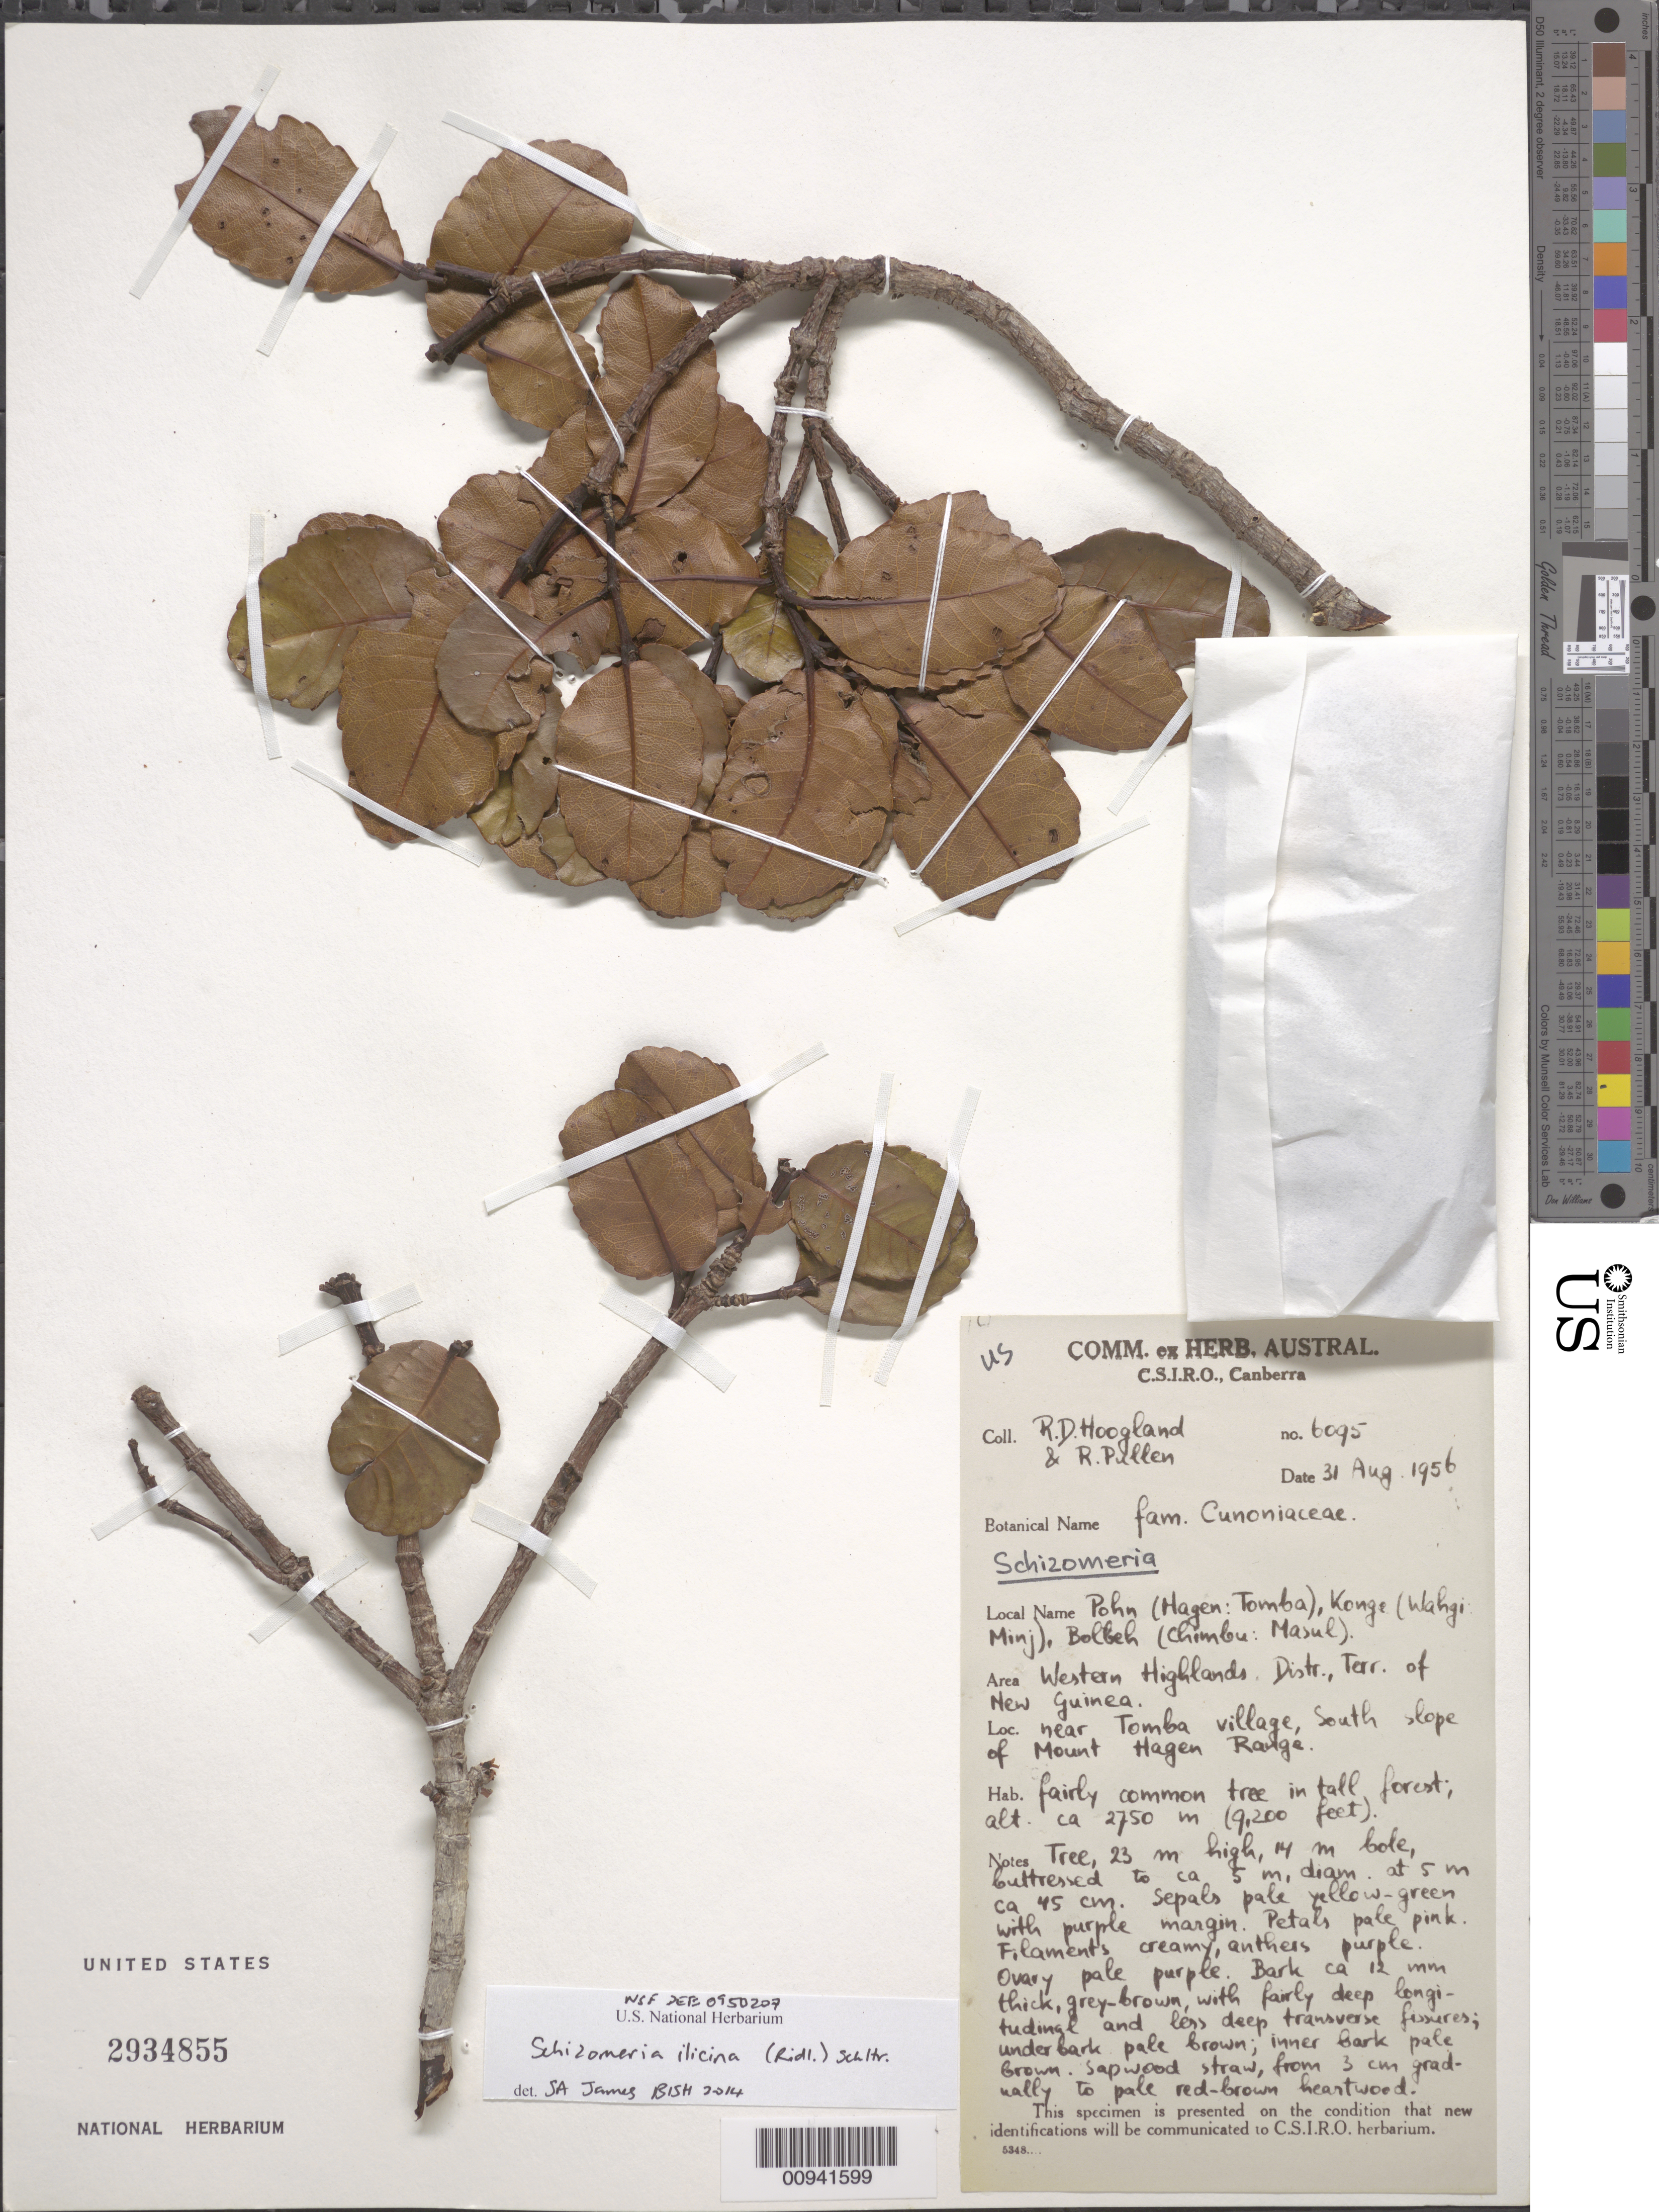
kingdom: Plantae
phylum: Tracheophyta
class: Magnoliopsida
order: Oxalidales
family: Cunoniaceae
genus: Schizomeria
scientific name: Schizomeria sp.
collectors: R. D. Hoogland & R. Pullen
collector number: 6095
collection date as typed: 31 Aug 1956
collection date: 1956-08-31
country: Papua New Guinea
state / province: Western Highlands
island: New Guinea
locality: near tgomba village, South slope of Mount Hagen Range.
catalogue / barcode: US 2934855